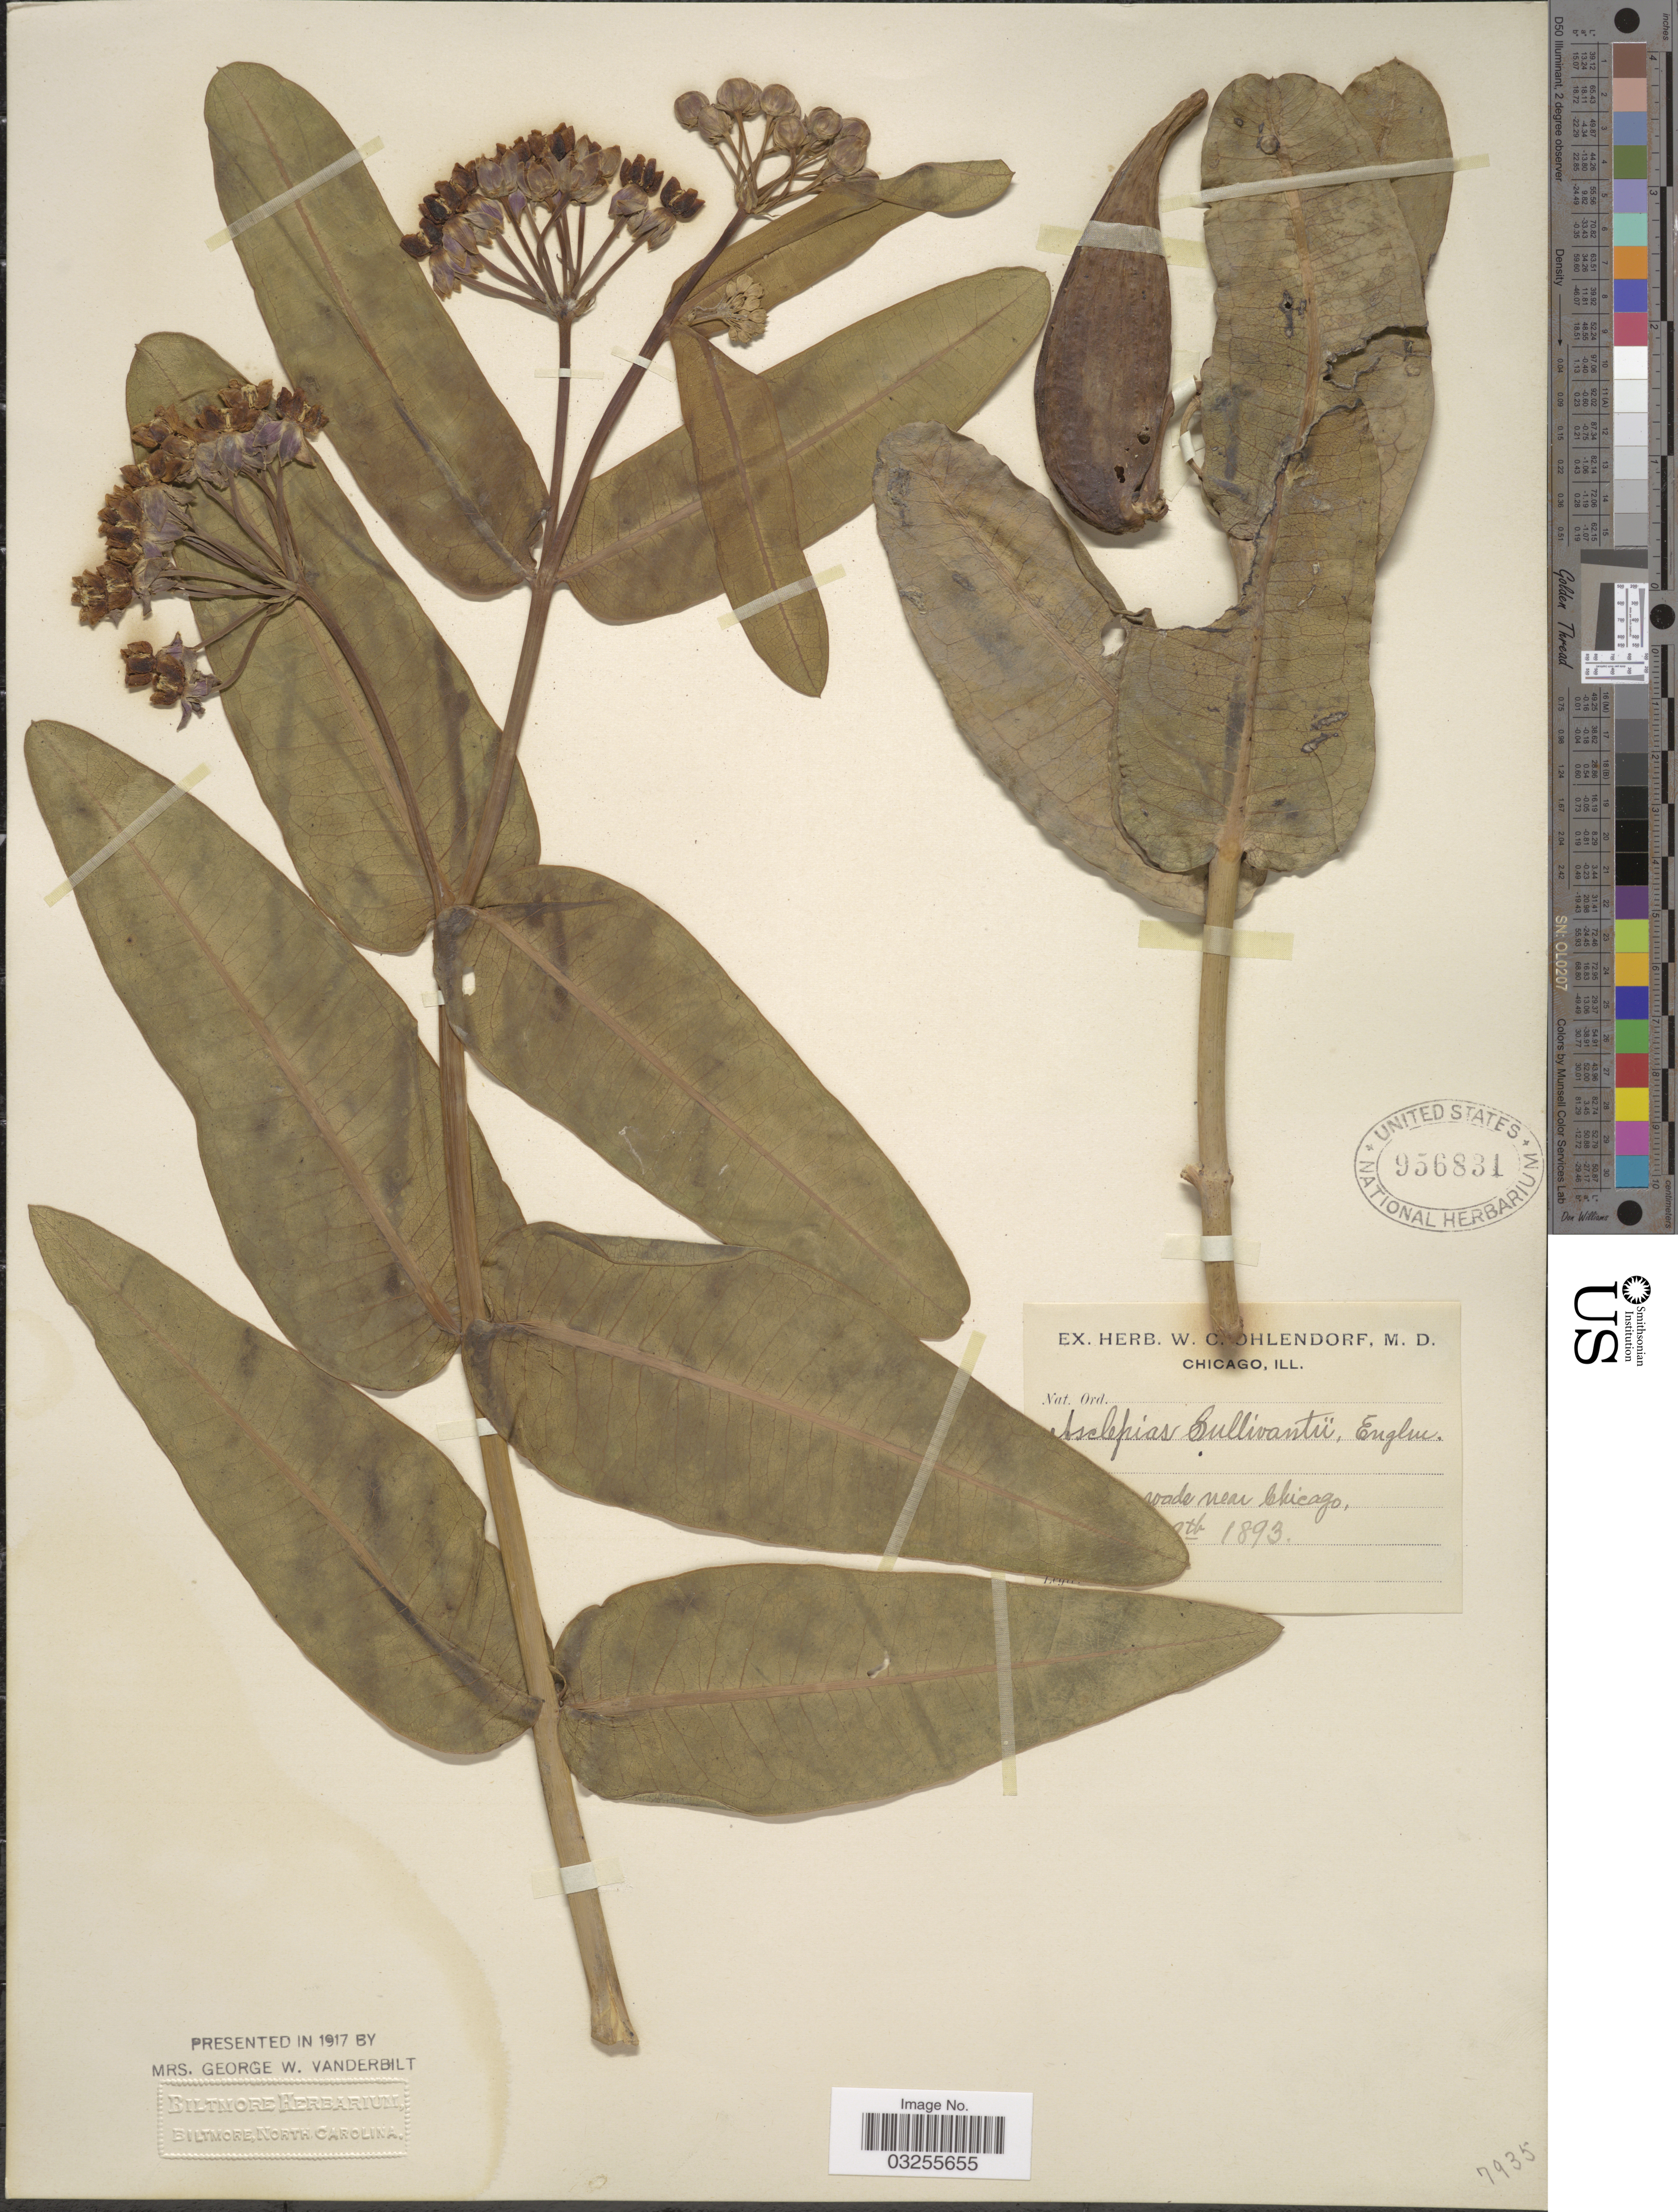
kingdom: Plantae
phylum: Tracheophyta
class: Magnoliopsida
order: Gentianales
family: Apocynaceae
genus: Asclepias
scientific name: Asclepias sullivantii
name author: Engelm. ex A. Gray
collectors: ex herb. W. C. Ohlendorf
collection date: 1893-09-09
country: United States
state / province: Illinois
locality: [illegible text] roads near Chicago.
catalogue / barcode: US 956831